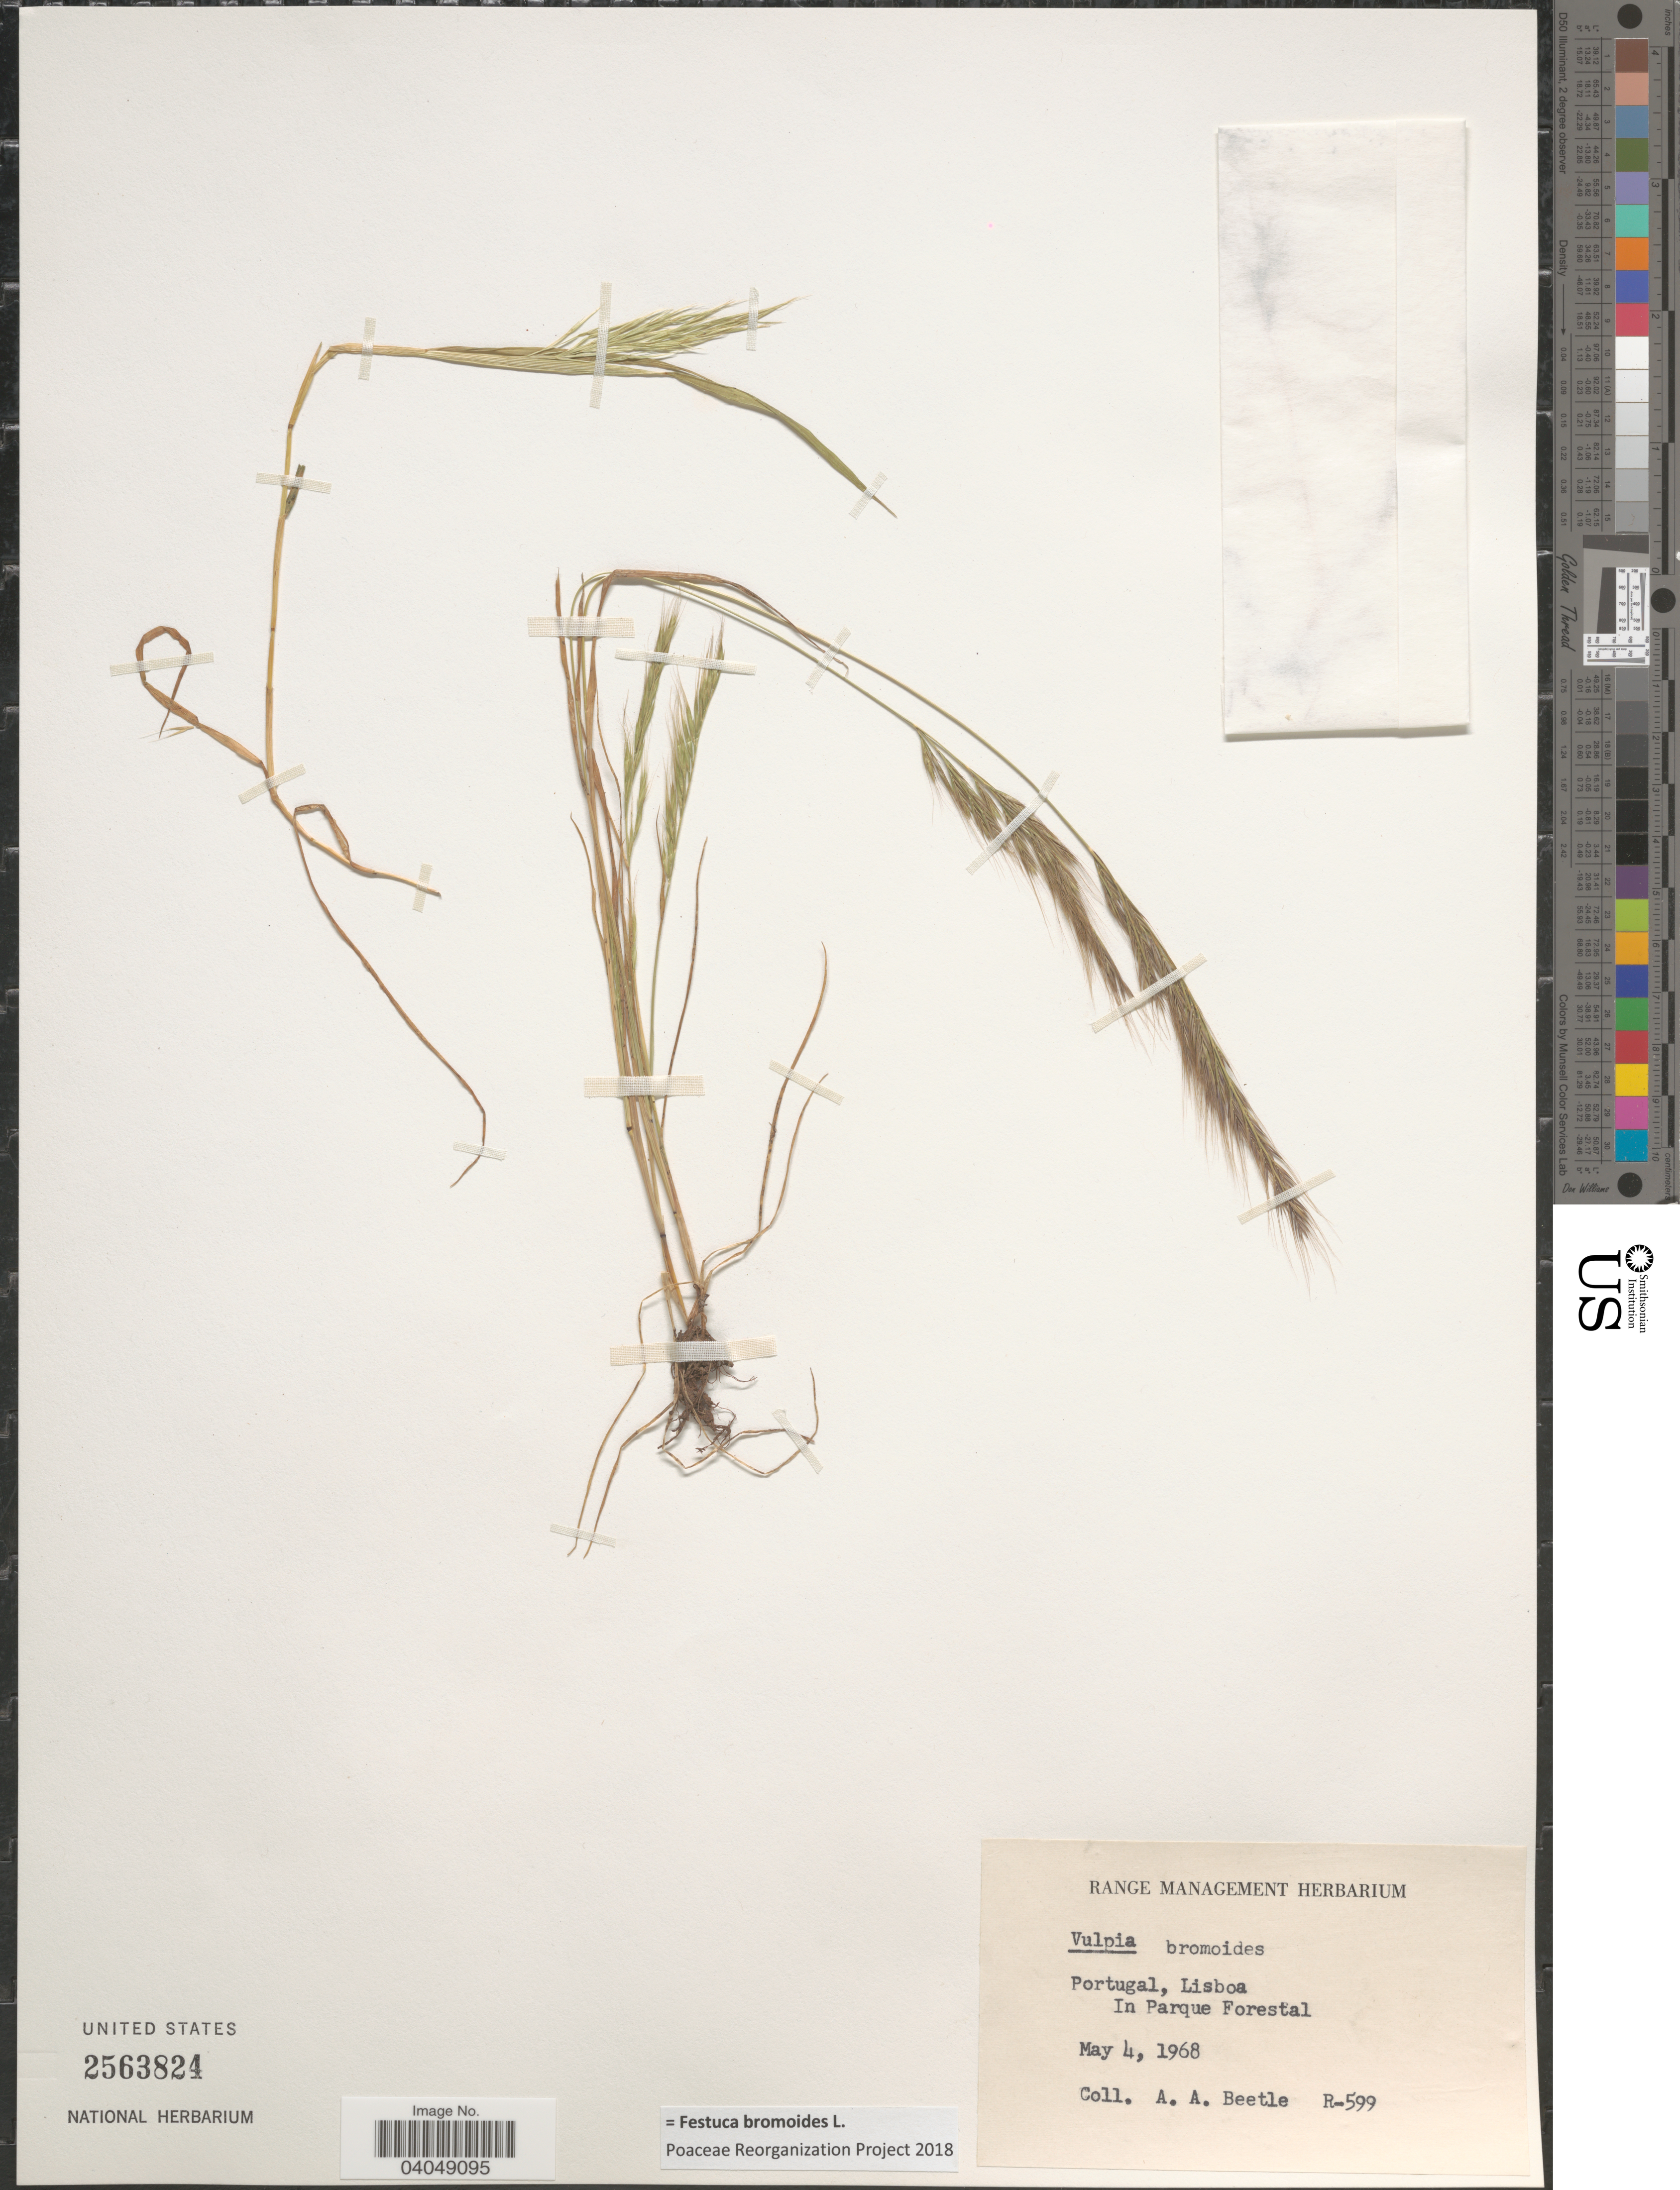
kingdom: Plantae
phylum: Tracheophyta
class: Liliopsida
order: Poales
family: Poaceae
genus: Festuca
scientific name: Festuca bromoides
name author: L.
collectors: A. A. Beetle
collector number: R-599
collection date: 1968-05-04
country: Portugal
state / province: Lisboa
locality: In Parque Forestal.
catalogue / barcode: US 2563824